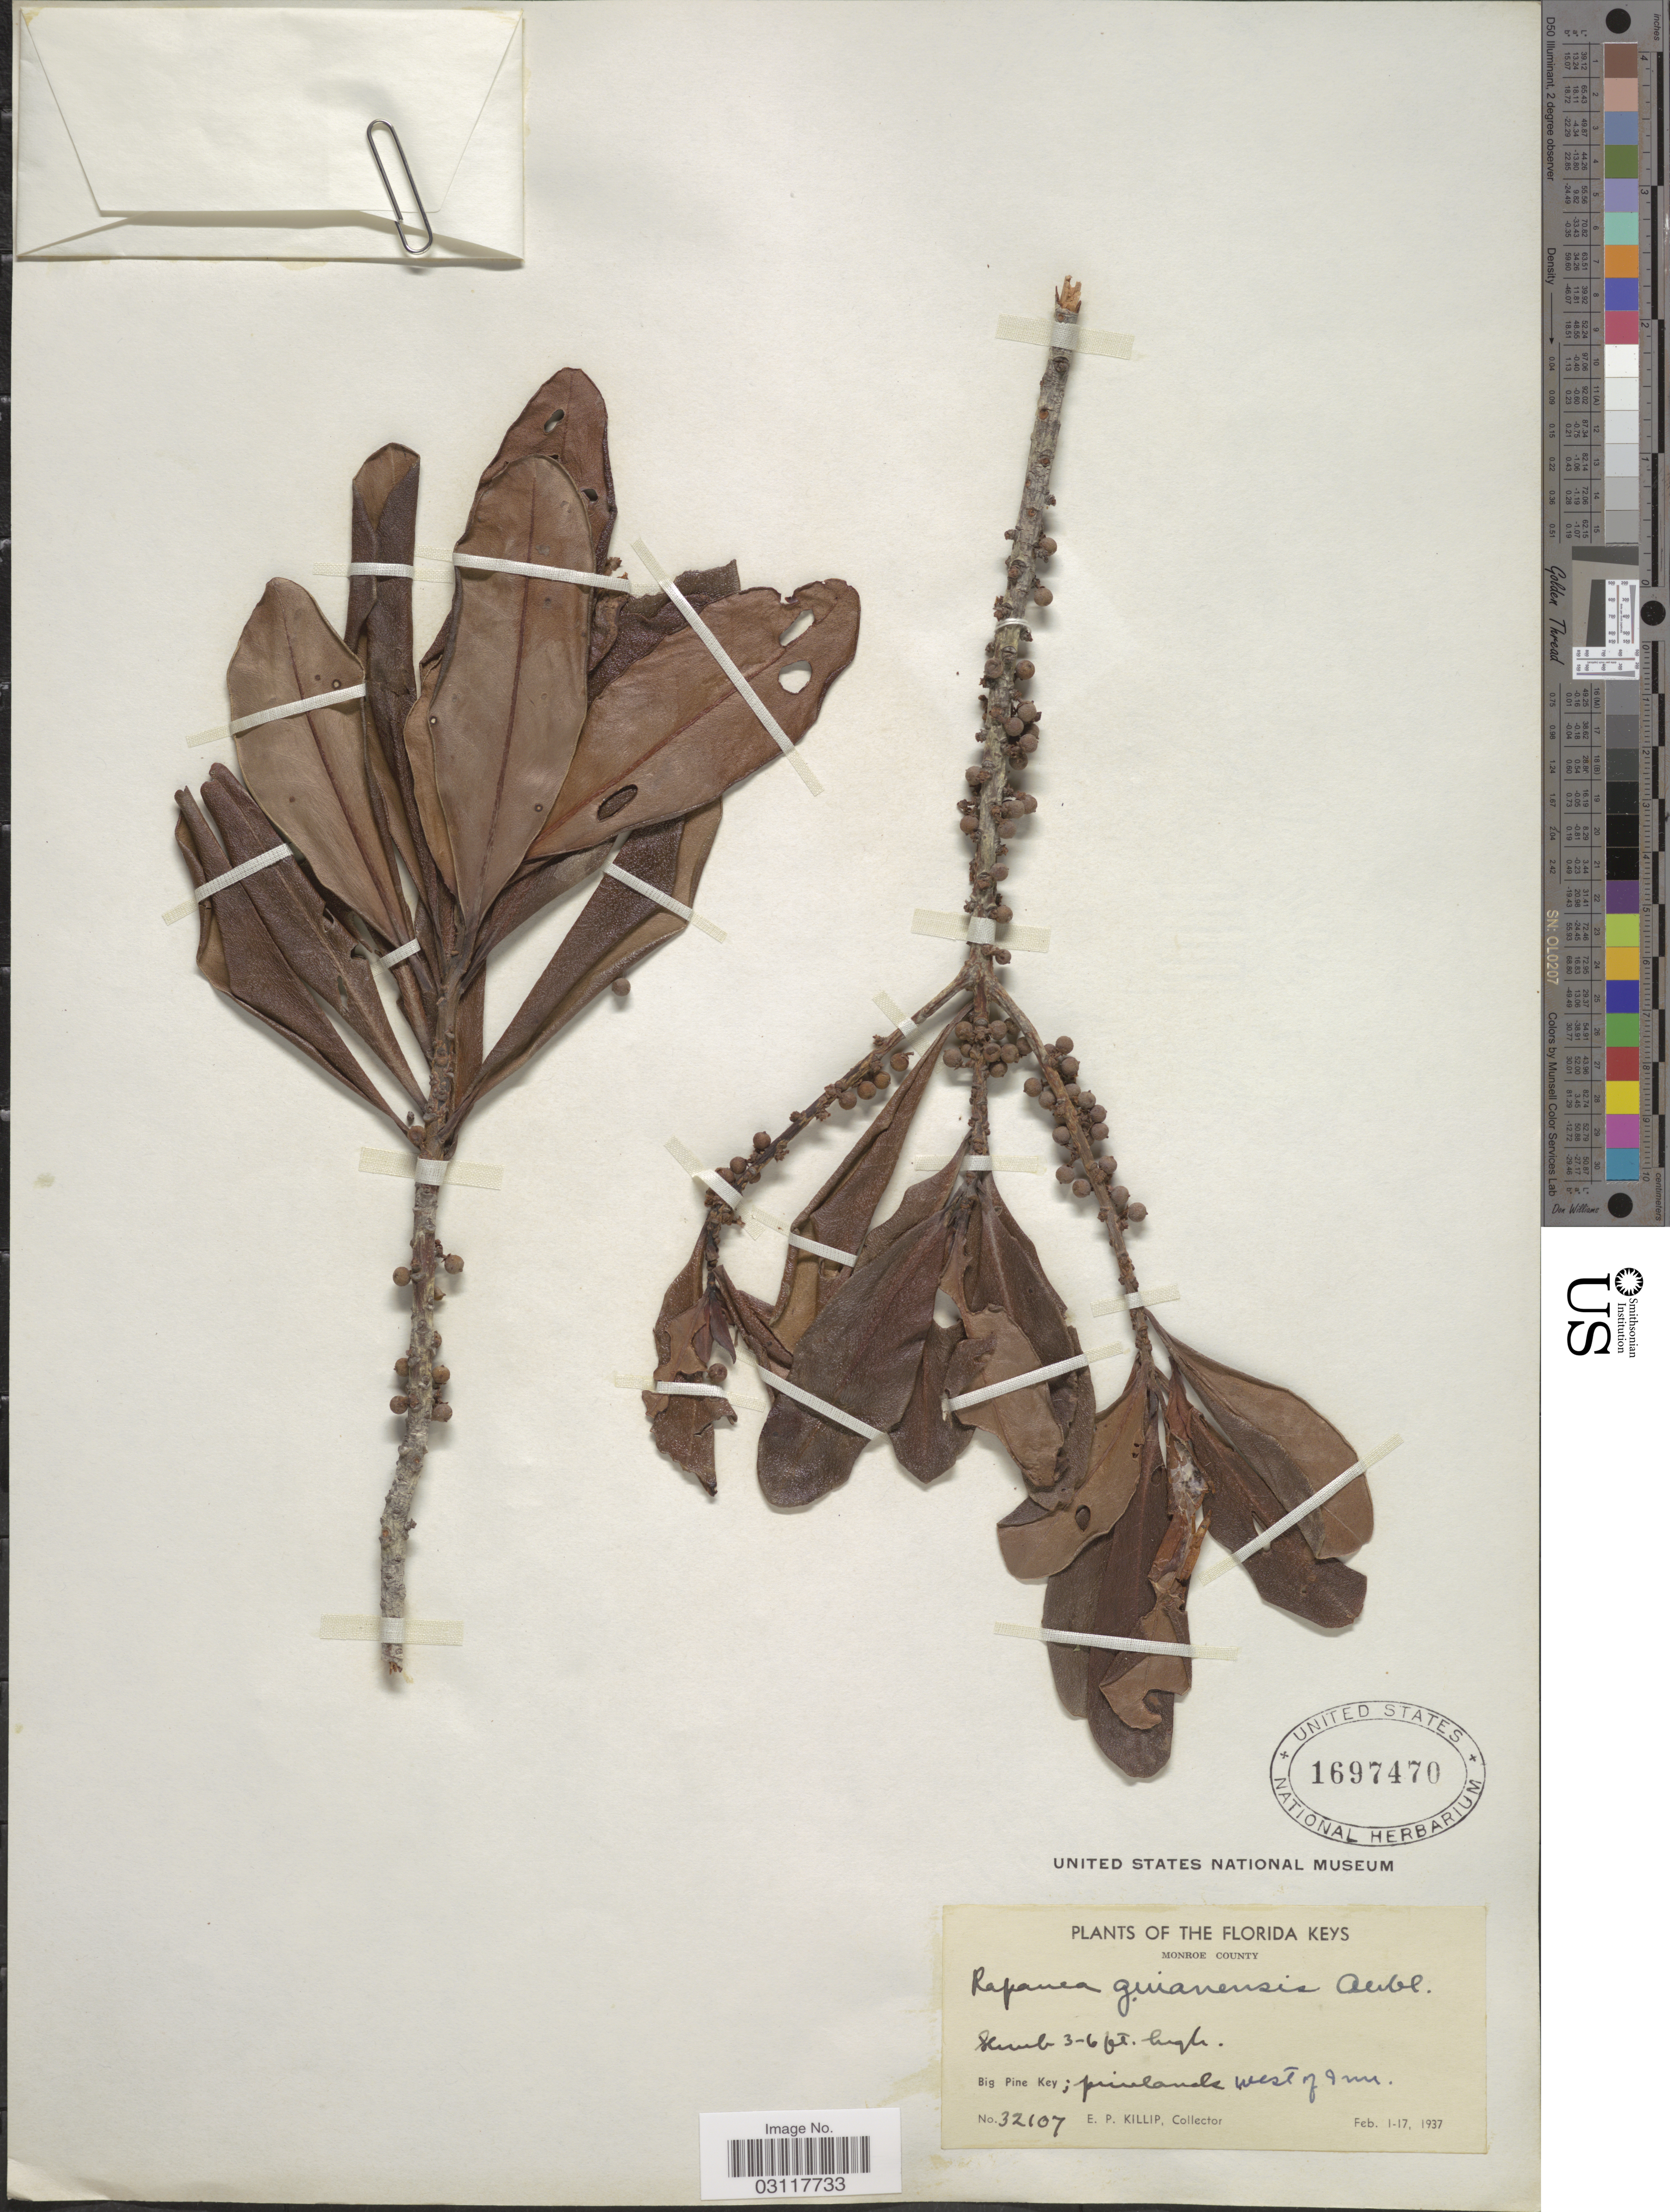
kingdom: Plantae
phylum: Tracheophyta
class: Magnoliopsida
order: Ericales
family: Primulaceae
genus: Rapanea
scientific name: Rapanea guianensis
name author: Aubl.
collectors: E. P. Killip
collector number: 32107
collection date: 1937-02-01/1937-02-17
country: United States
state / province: Florida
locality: The Florida Keys, Monroe County, Big Pine Key; pinelands west of 9 mi.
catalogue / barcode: US 1697470